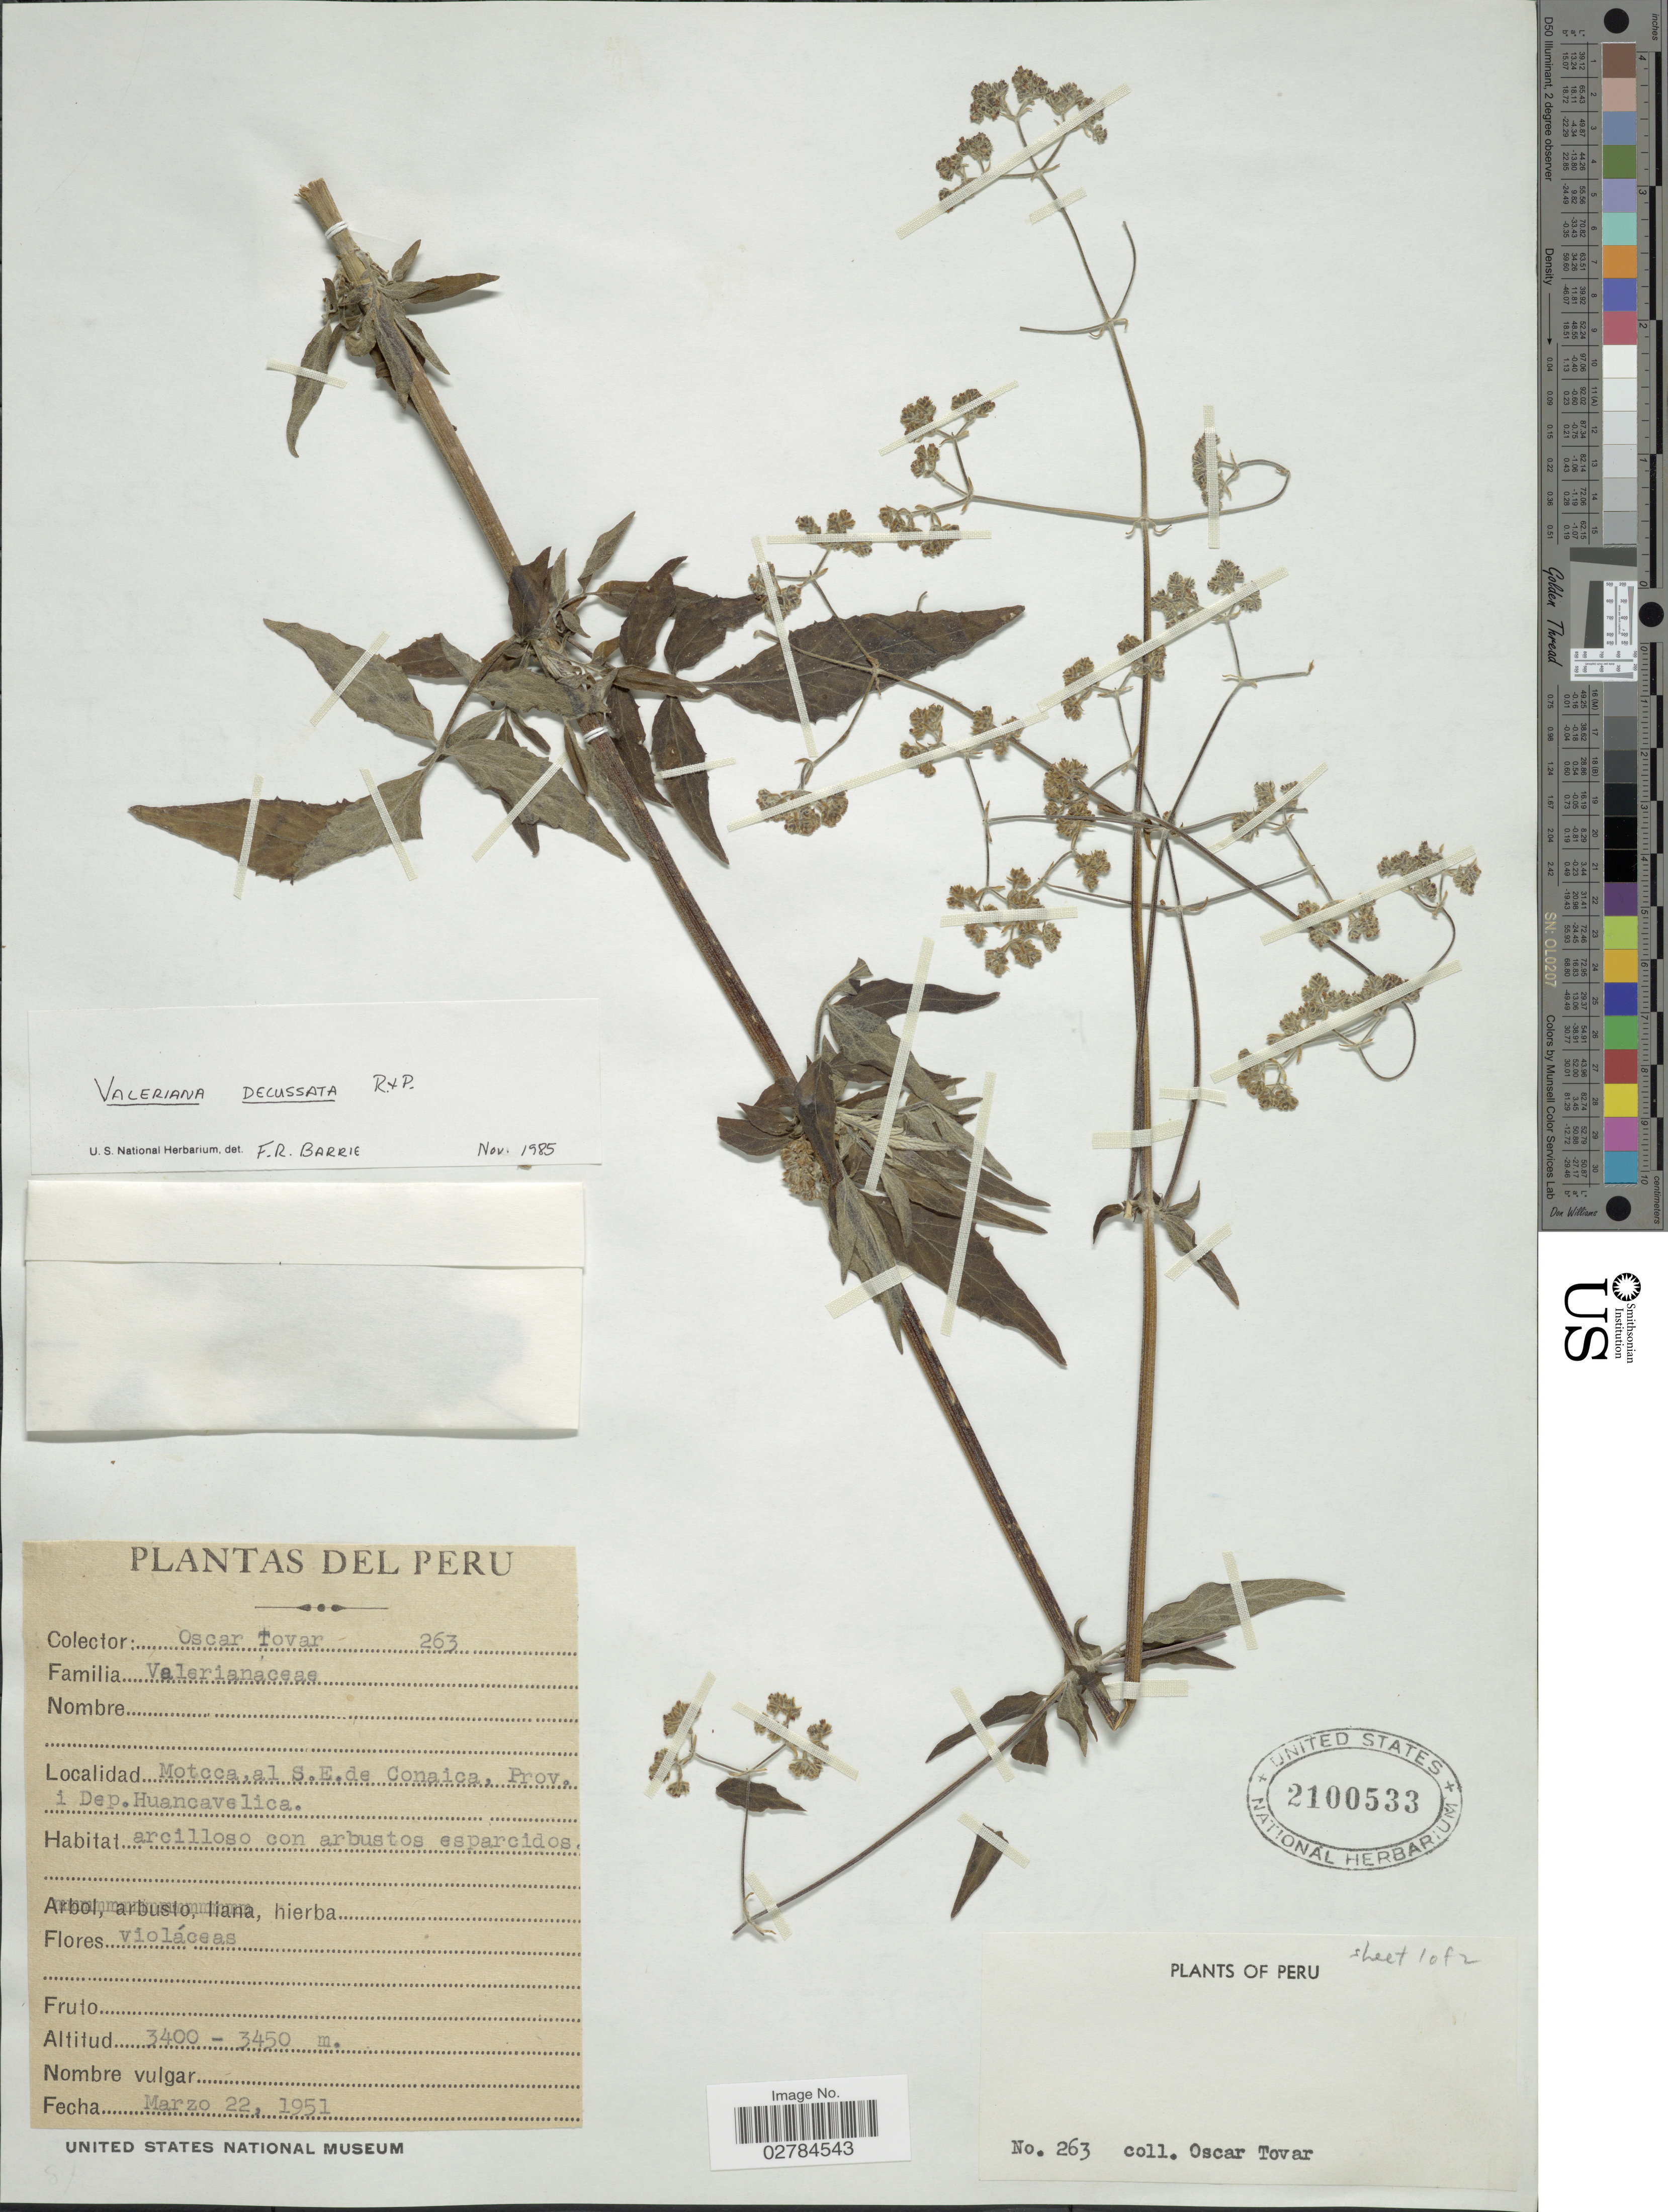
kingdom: Plantae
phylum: Tracheophyta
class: Magnoliopsida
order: Dipsacales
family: Caprifoliaceae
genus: Valeriana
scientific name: Valeriana decussata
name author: Ruiz & Pav.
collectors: Ó. Tovar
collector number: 263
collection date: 1951-03-22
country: Peru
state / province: Huancavelica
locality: Motcca, al S.E. de Conaica, Prov. i Dep. Huancavelica.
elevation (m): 3400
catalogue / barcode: US 2100533